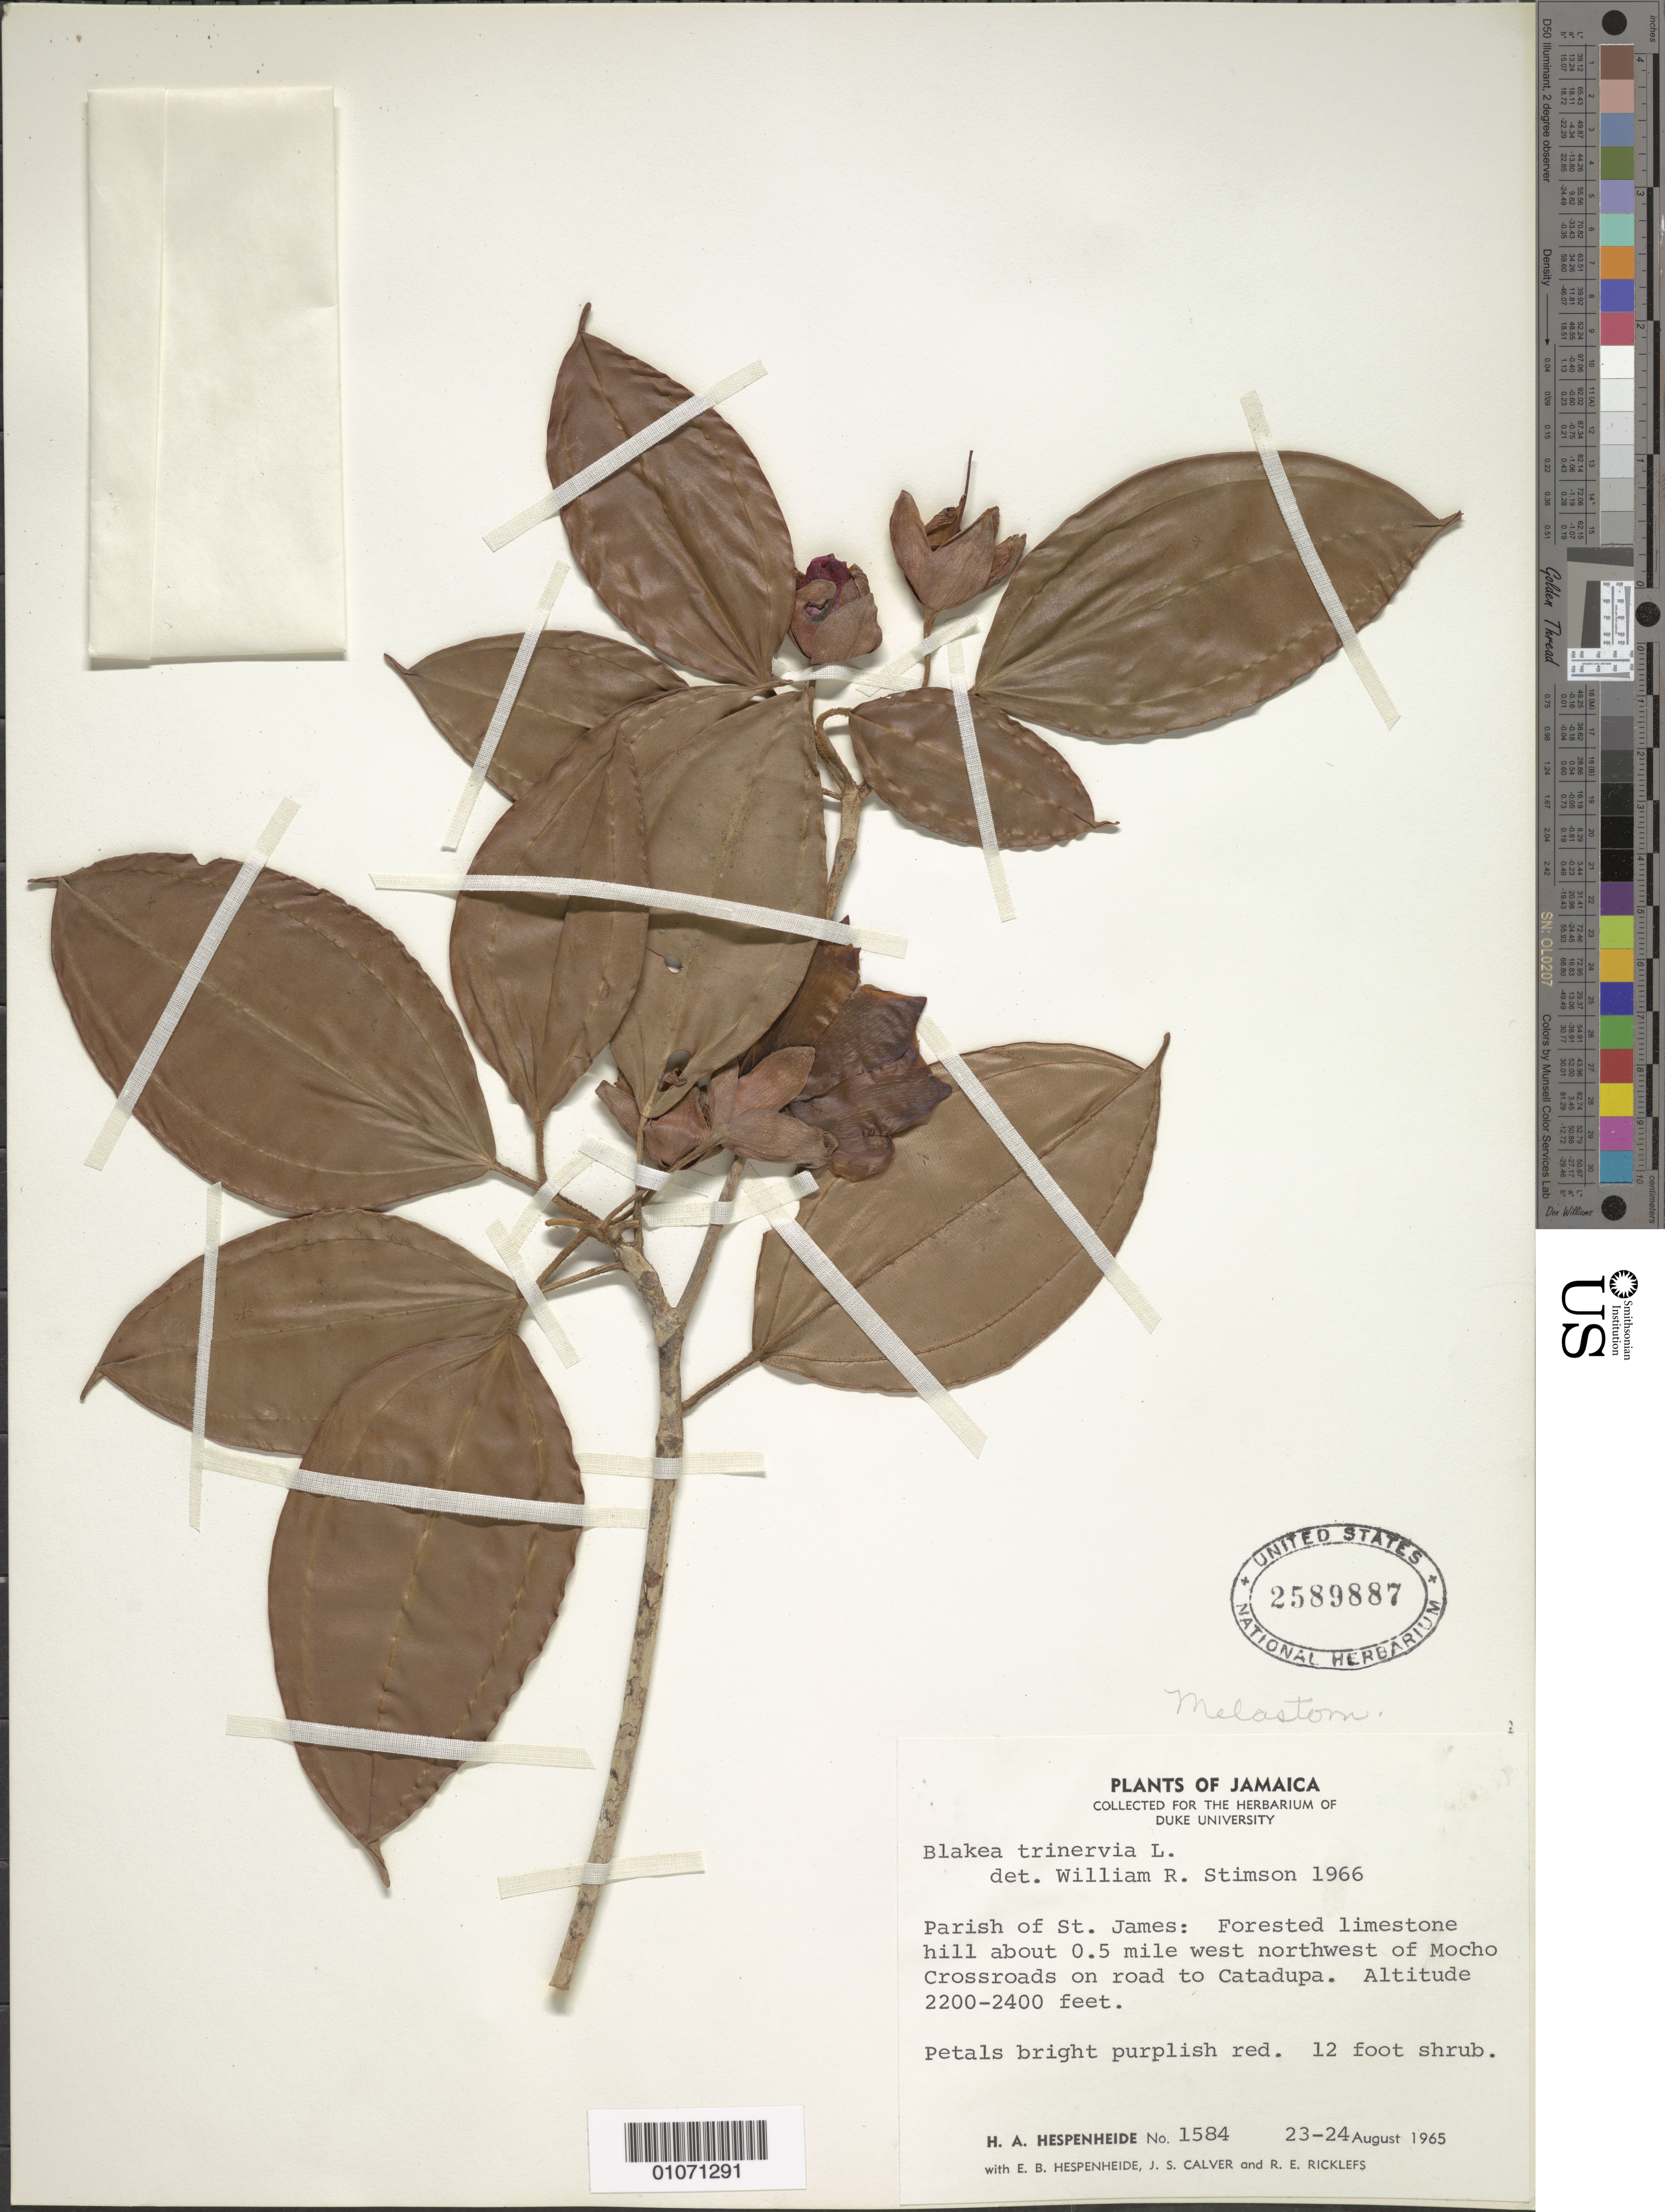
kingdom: Plantae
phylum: Tracheophyta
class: Magnoliopsida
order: Myrtales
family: Melastomataceae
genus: Blakea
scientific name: Blakea trinervia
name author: L.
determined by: Stimson, W. R.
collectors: H. A. Hespenheide, E. Hespenheide, J. Calver & R. Ricklefs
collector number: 1584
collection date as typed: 23 Aug 1965 to 24 Aug 1965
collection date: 1965-08-23/1965-08-24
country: Jamaica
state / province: Saint James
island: Jamaica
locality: Mocho Crossroads, about 0.5 mil WNW on road to Catadupa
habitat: Forested limestone hill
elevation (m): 671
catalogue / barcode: US 2589887